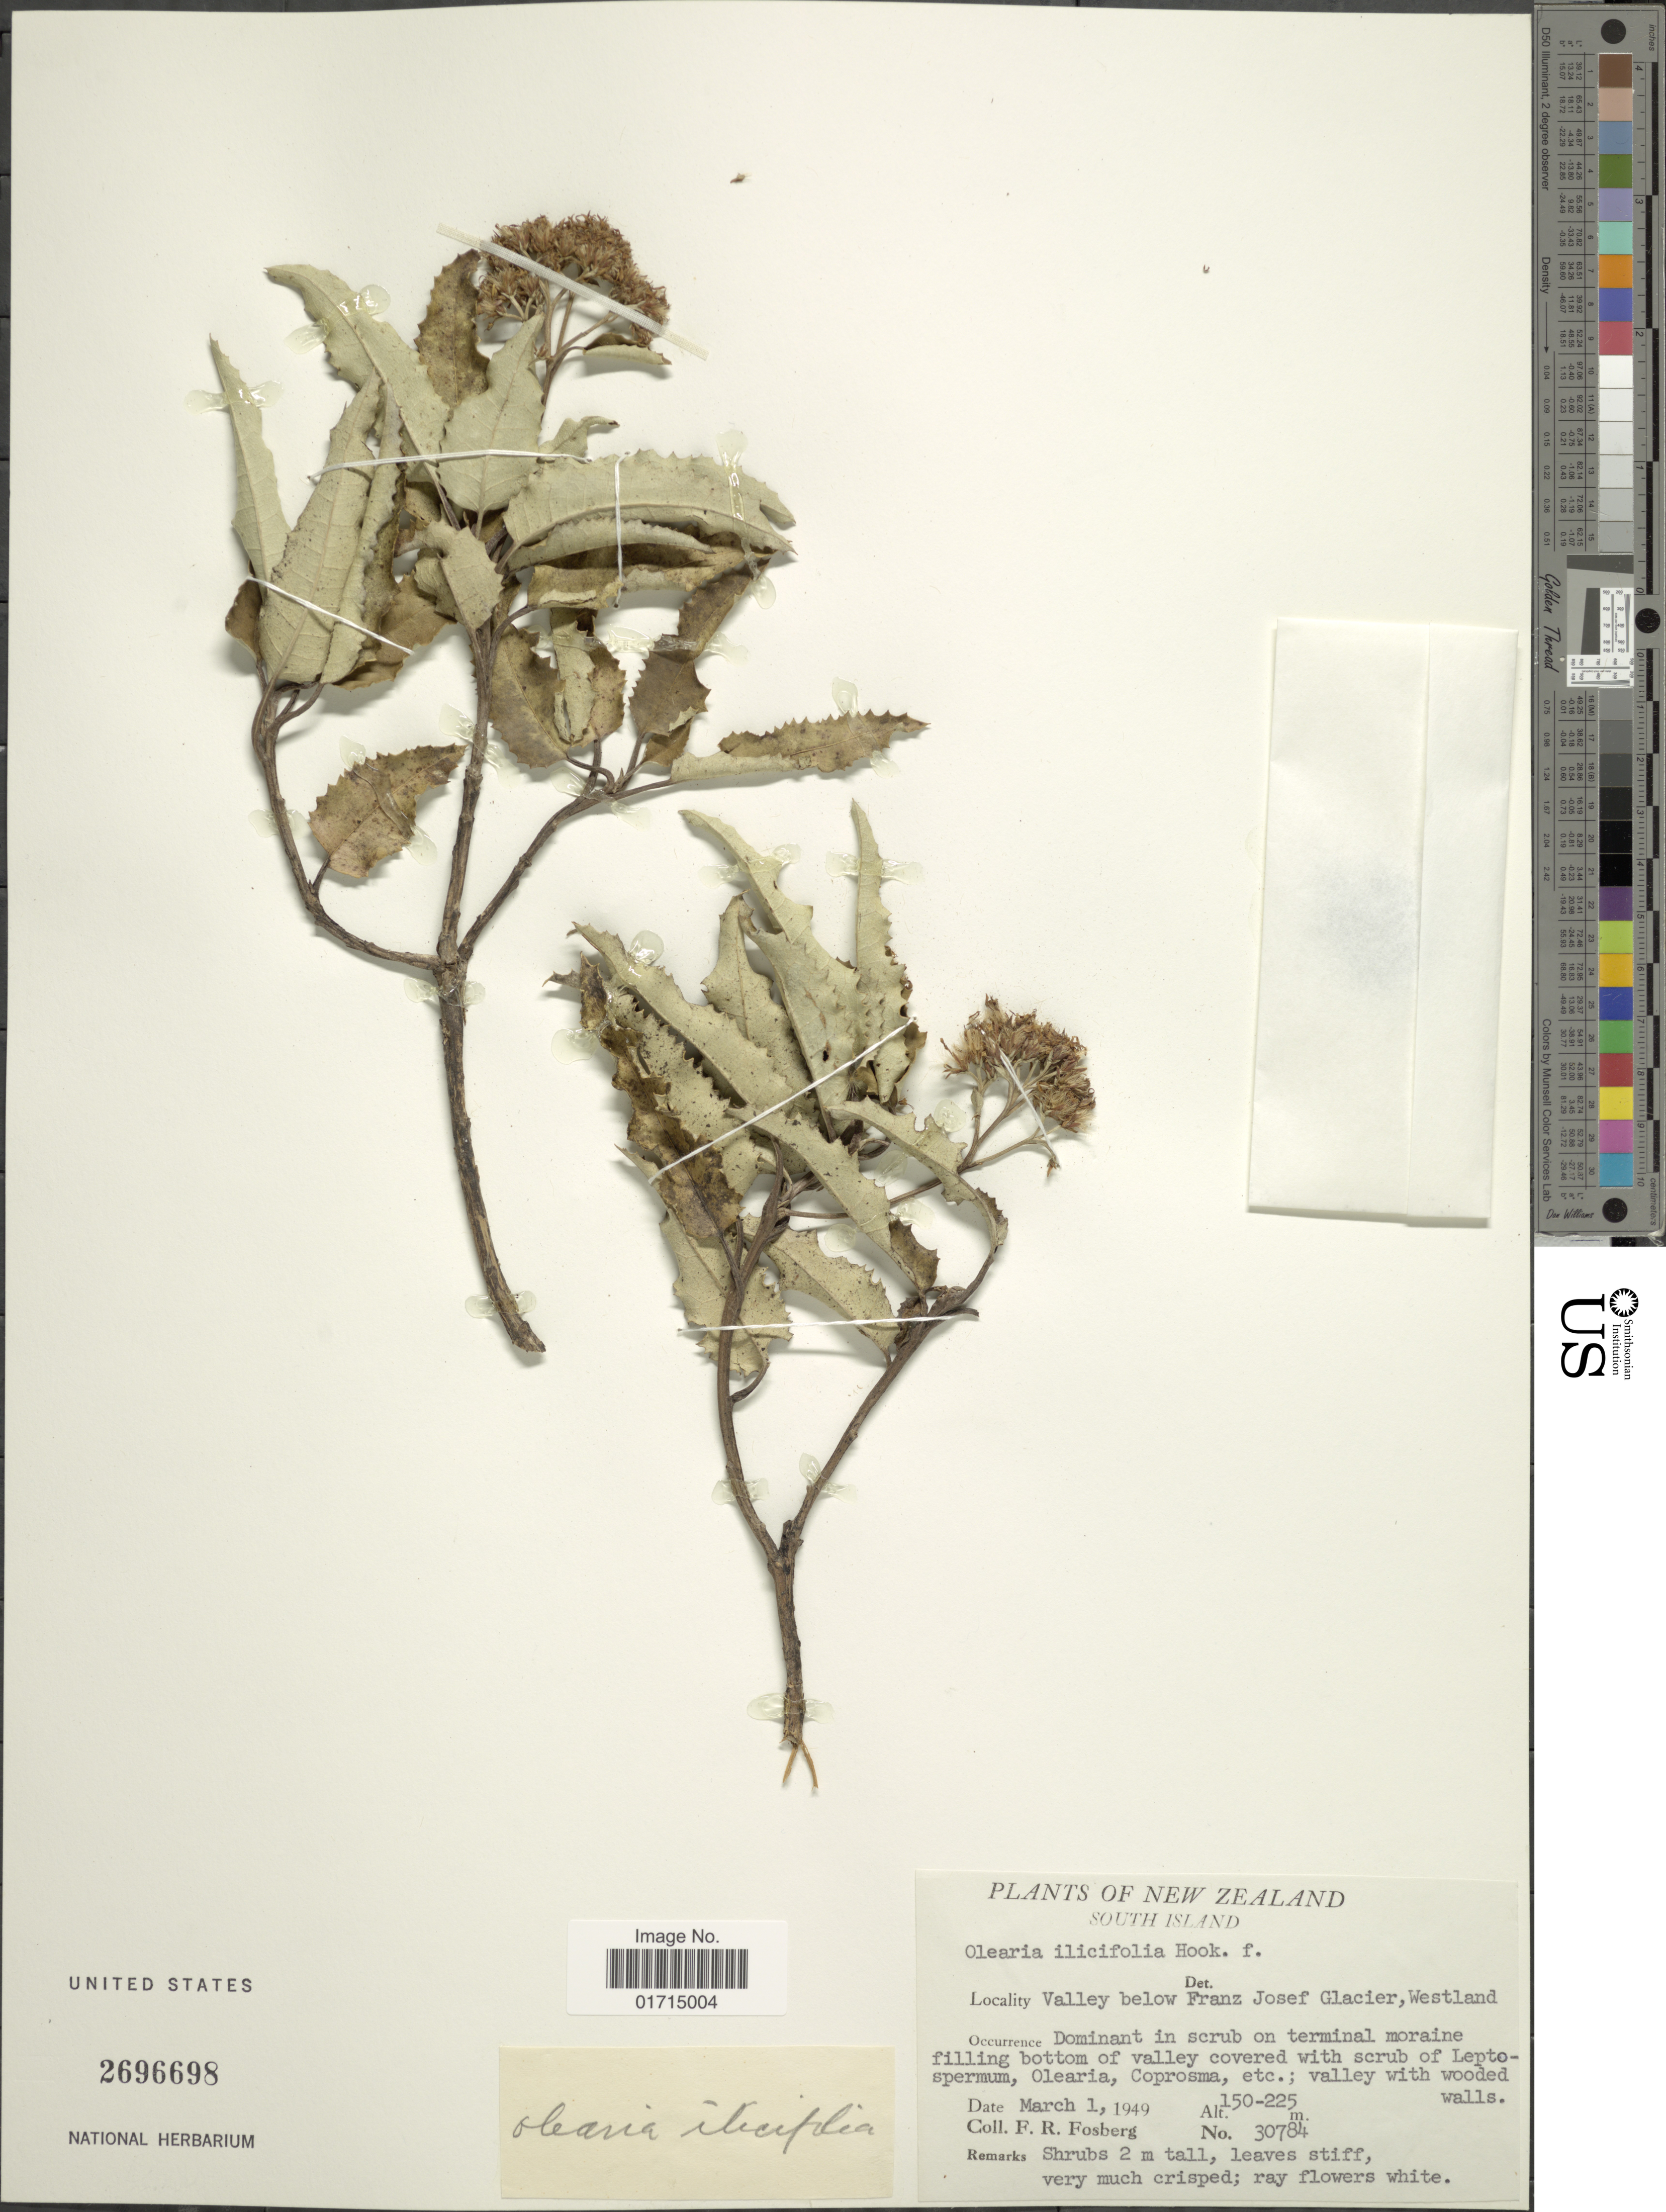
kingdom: Plantae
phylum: Tracheophyta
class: Magnoliopsida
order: Asterales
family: Asteraceae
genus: Olearia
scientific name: Olearia ilicifolia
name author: Hook. f.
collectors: F. R. Fosberg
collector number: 30784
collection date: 1949-03-01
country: New Zealand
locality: New Zealand. South Island. Valley below Franz Josef Glacier, Westland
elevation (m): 150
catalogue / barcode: US 2696698